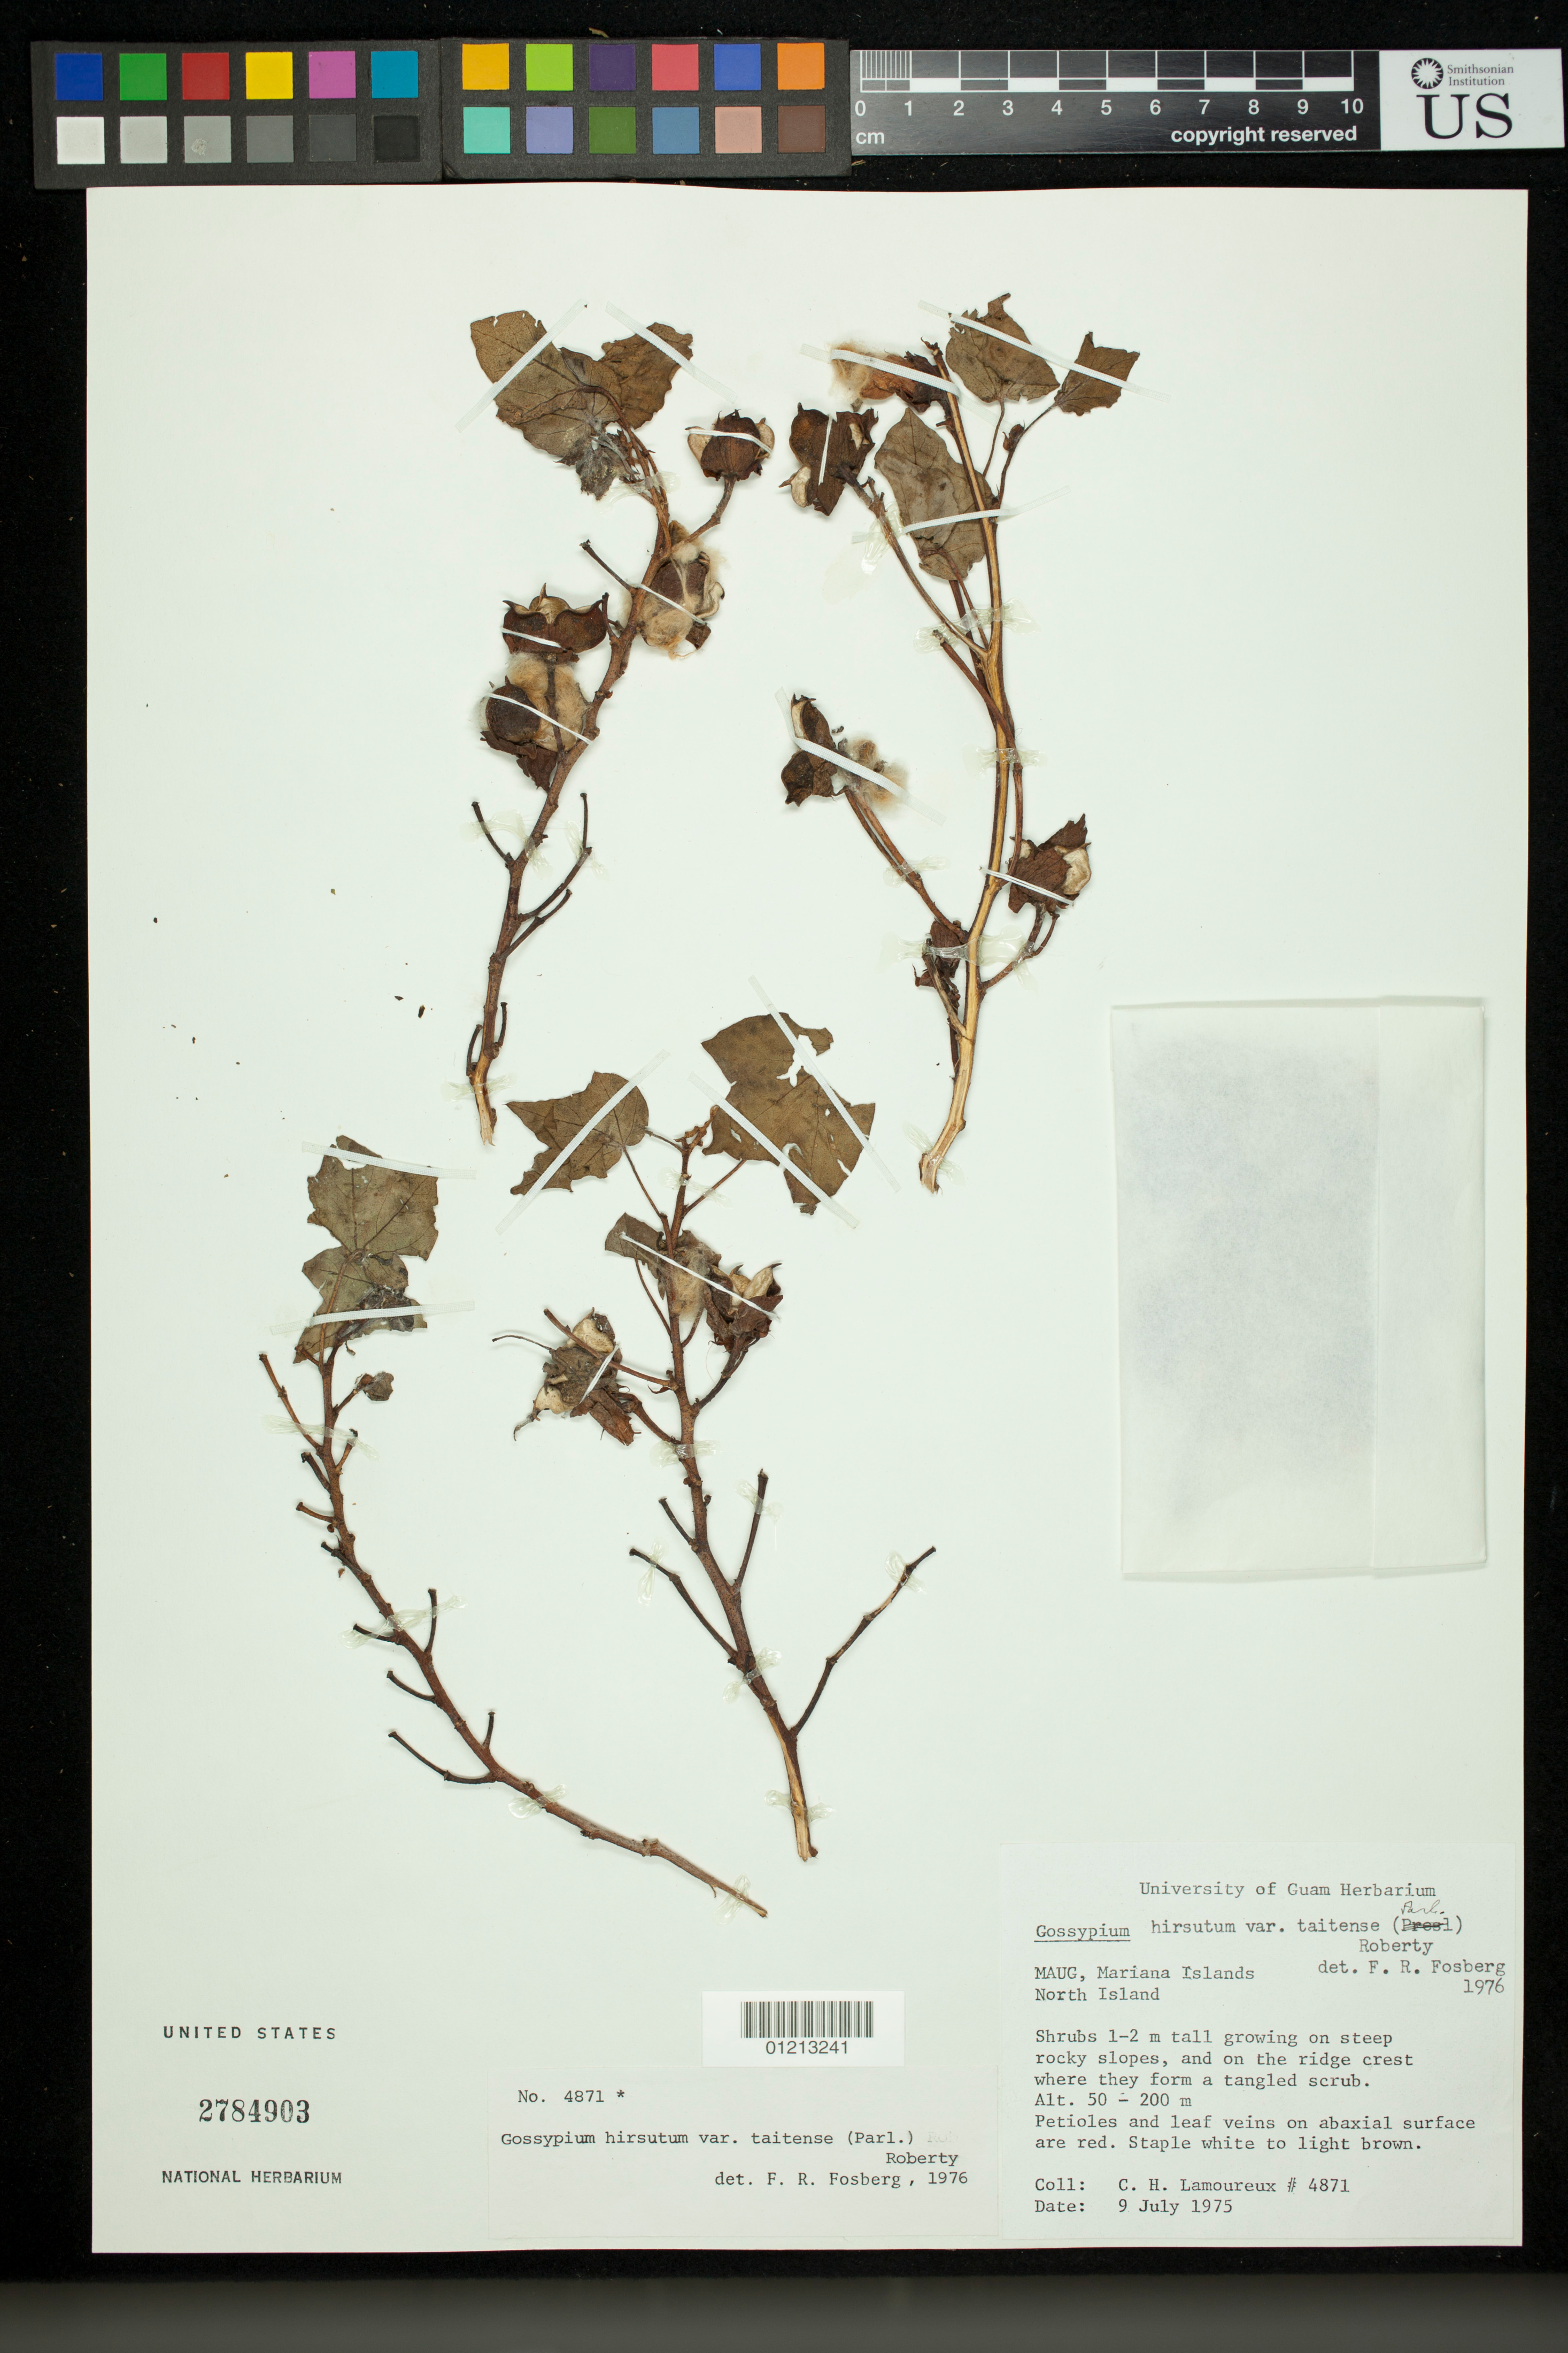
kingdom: Plantae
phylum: Tracheophyta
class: Magnoliopsida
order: Malvales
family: Malvaceae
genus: Gossypium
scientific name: Gossypium hirsutum var. taitense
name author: (Parl.) Roberty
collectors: C. H. Lamoureux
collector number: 4871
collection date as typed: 07 Sep 1975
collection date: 1975-09-07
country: Northern Mariana Islands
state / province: Northern Islands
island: North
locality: Maug, Mariana Islands. North Island.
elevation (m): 50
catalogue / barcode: US 2784903